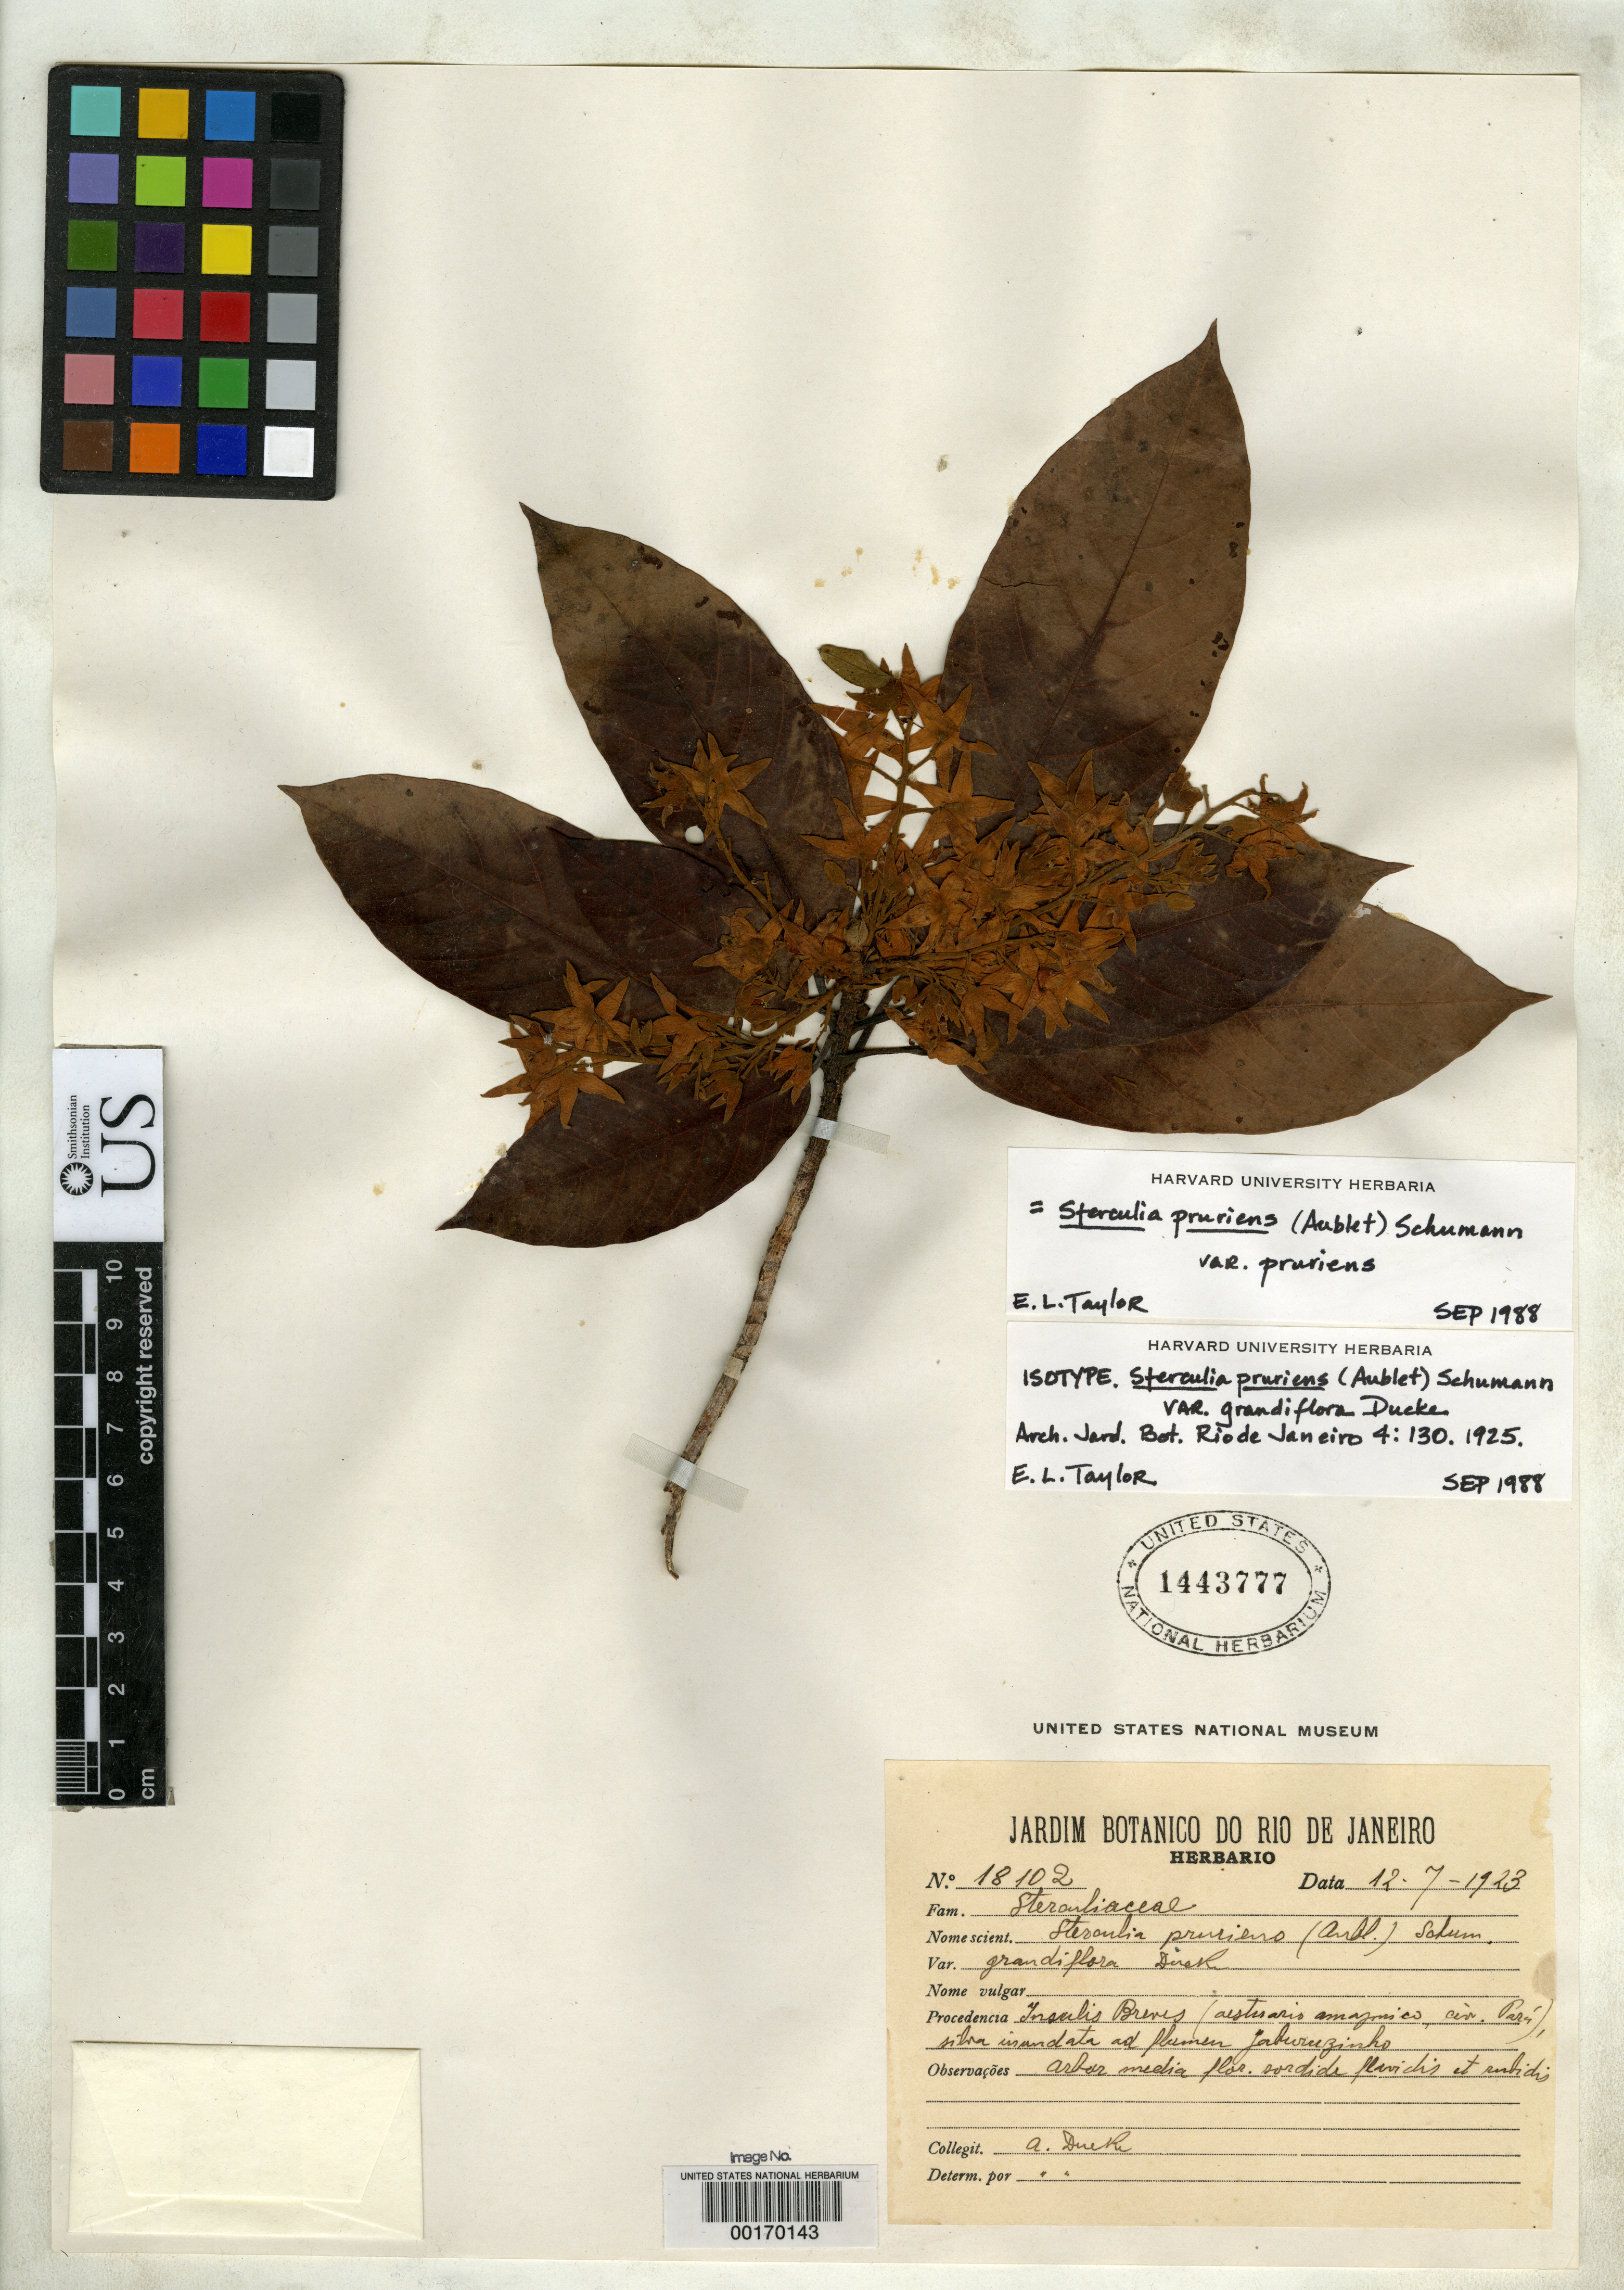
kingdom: Plantae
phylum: Tracheophyta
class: Magnoliopsida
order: Malvales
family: Malvaceae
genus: Sterculia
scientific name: Sterculia pruriens var. grandiflora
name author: Ducke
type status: Isotype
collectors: A. Ducke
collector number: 18102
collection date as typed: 1923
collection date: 1923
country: Brazil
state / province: Pará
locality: Insulis Breves.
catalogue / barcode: US 1443777